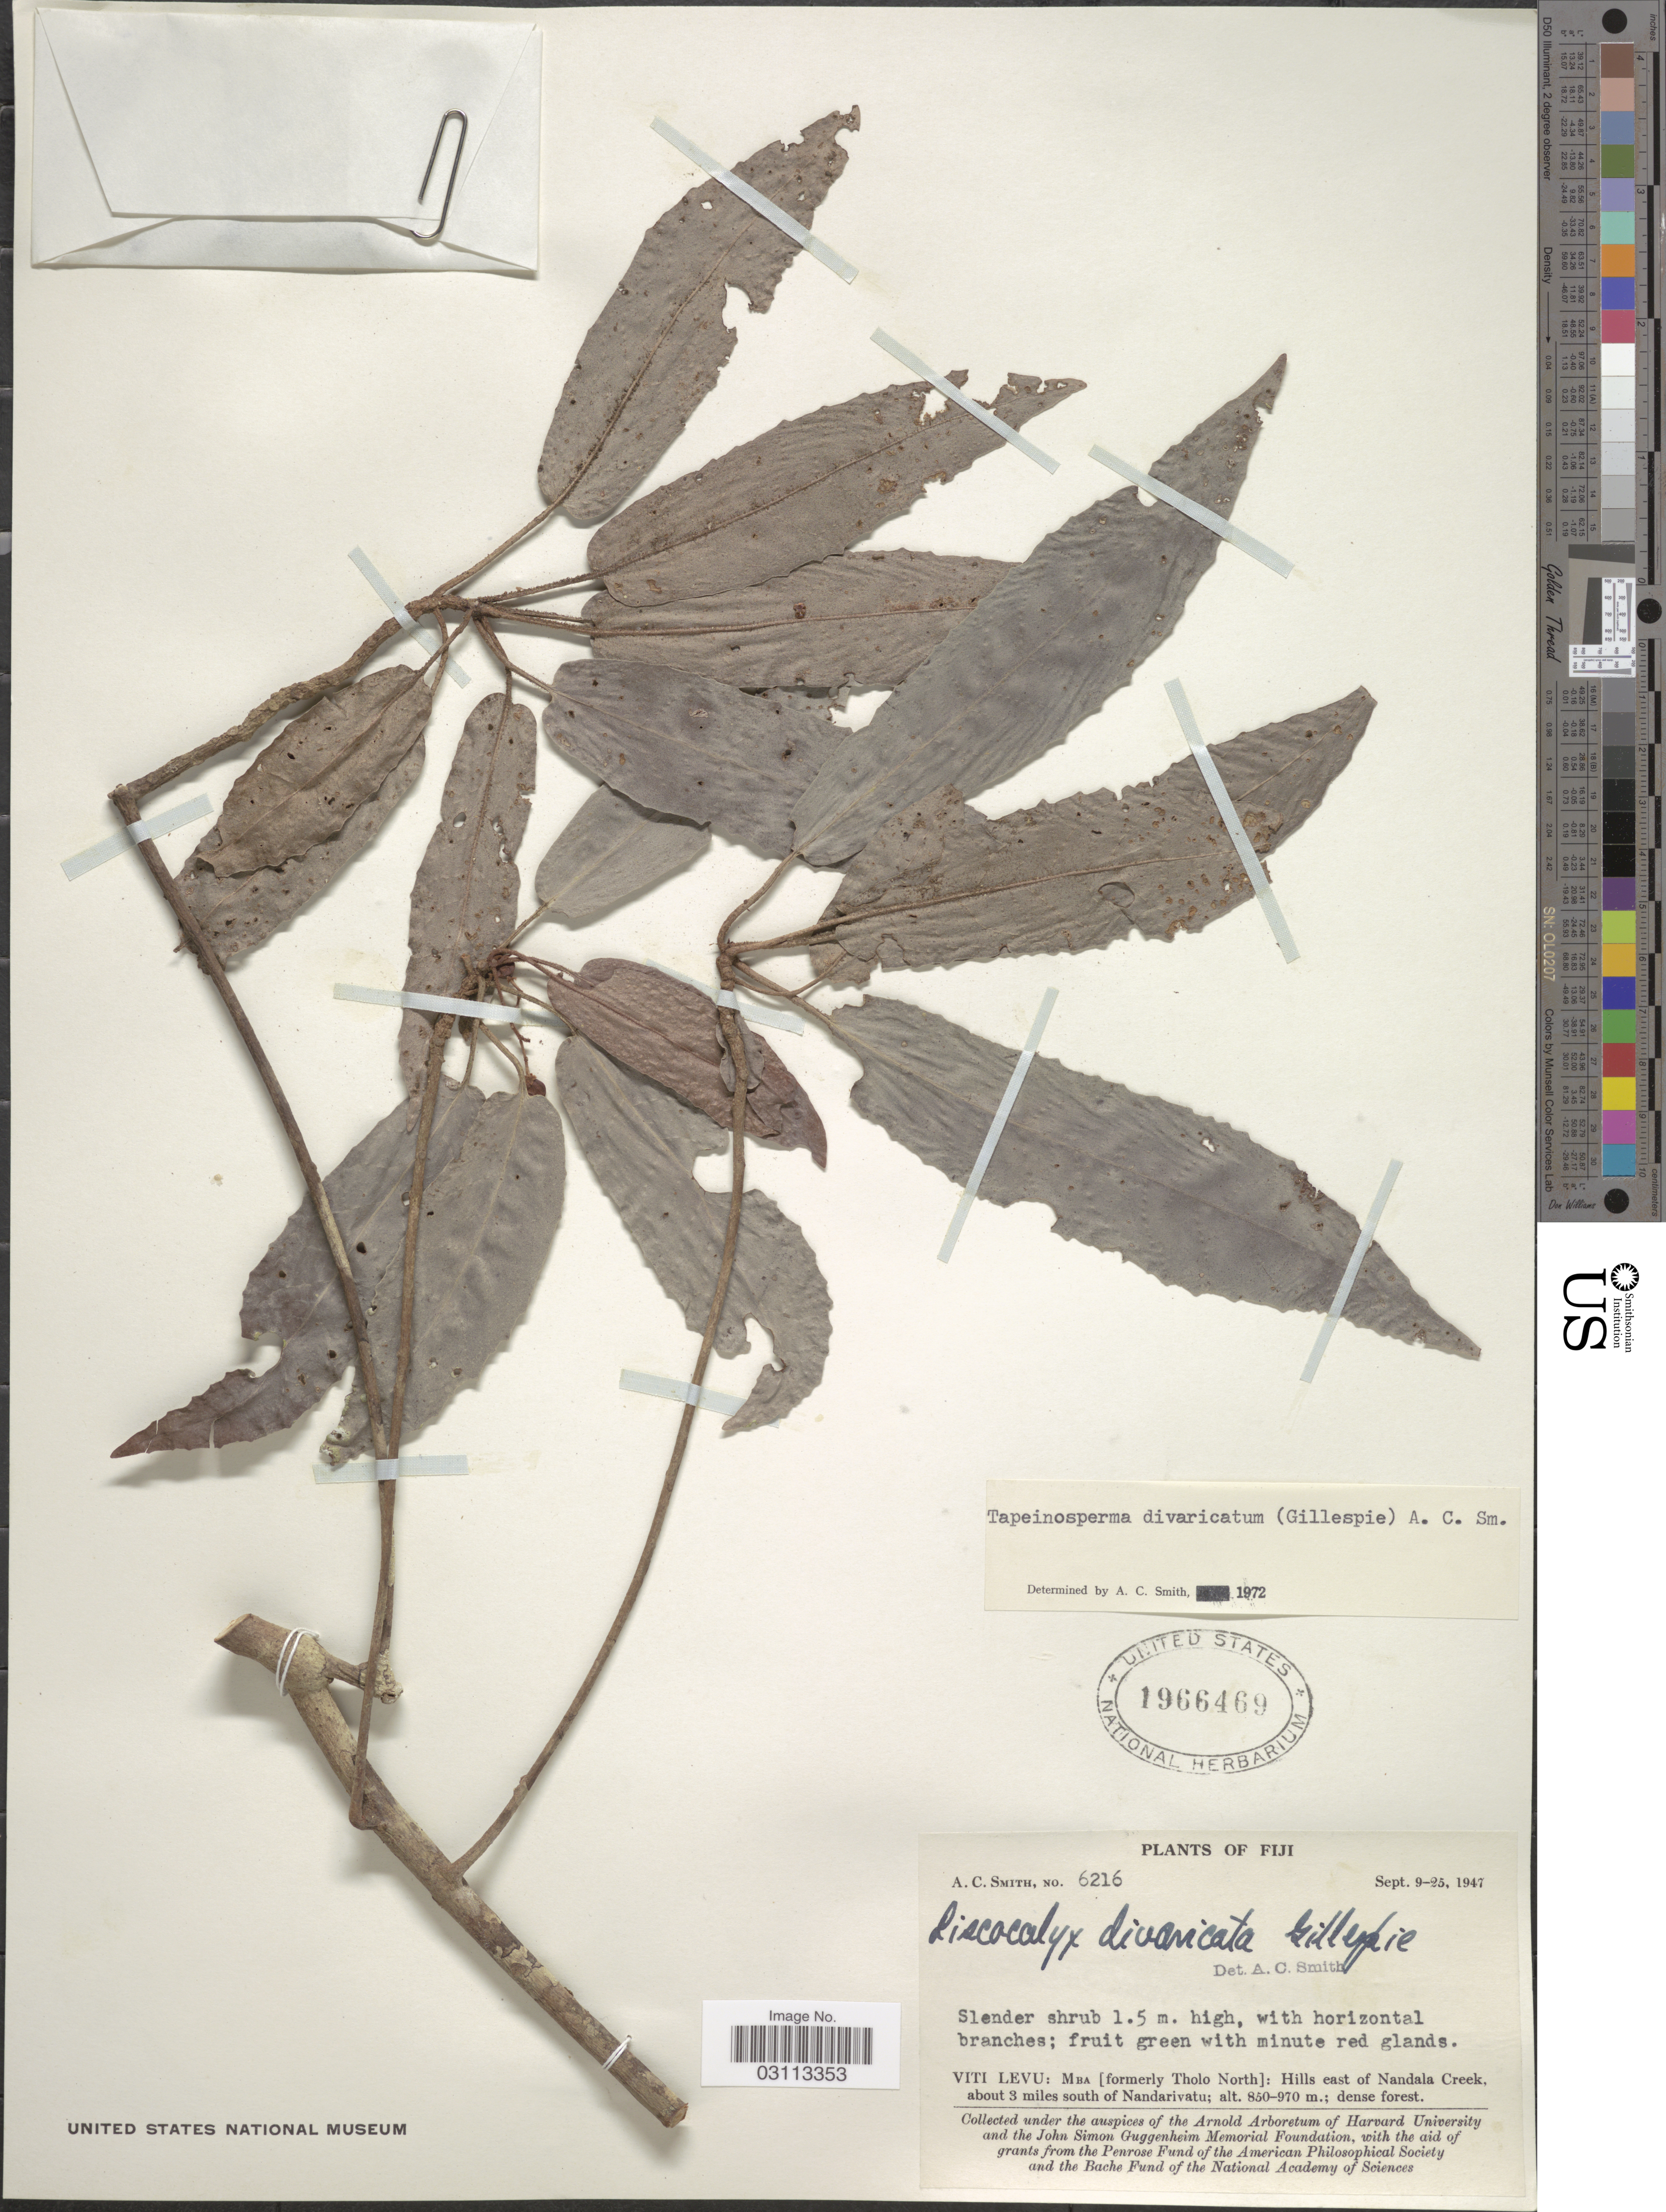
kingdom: Plantae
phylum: Tracheophyta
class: Magnoliopsida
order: Ericales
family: Primulaceae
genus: Tapeinosperma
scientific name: Tapeinosperma divaricatum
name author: (Gillespie) A.C. Sm.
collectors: A. C. Smith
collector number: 6216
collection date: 1947-09-09/1947-09-25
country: Fiji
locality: Viti Levu: Mba [formerly Tholo North]: Hills east of Nandala Creek, about 3 miles south of Nandarivatu.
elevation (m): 850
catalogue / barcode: US 1966469